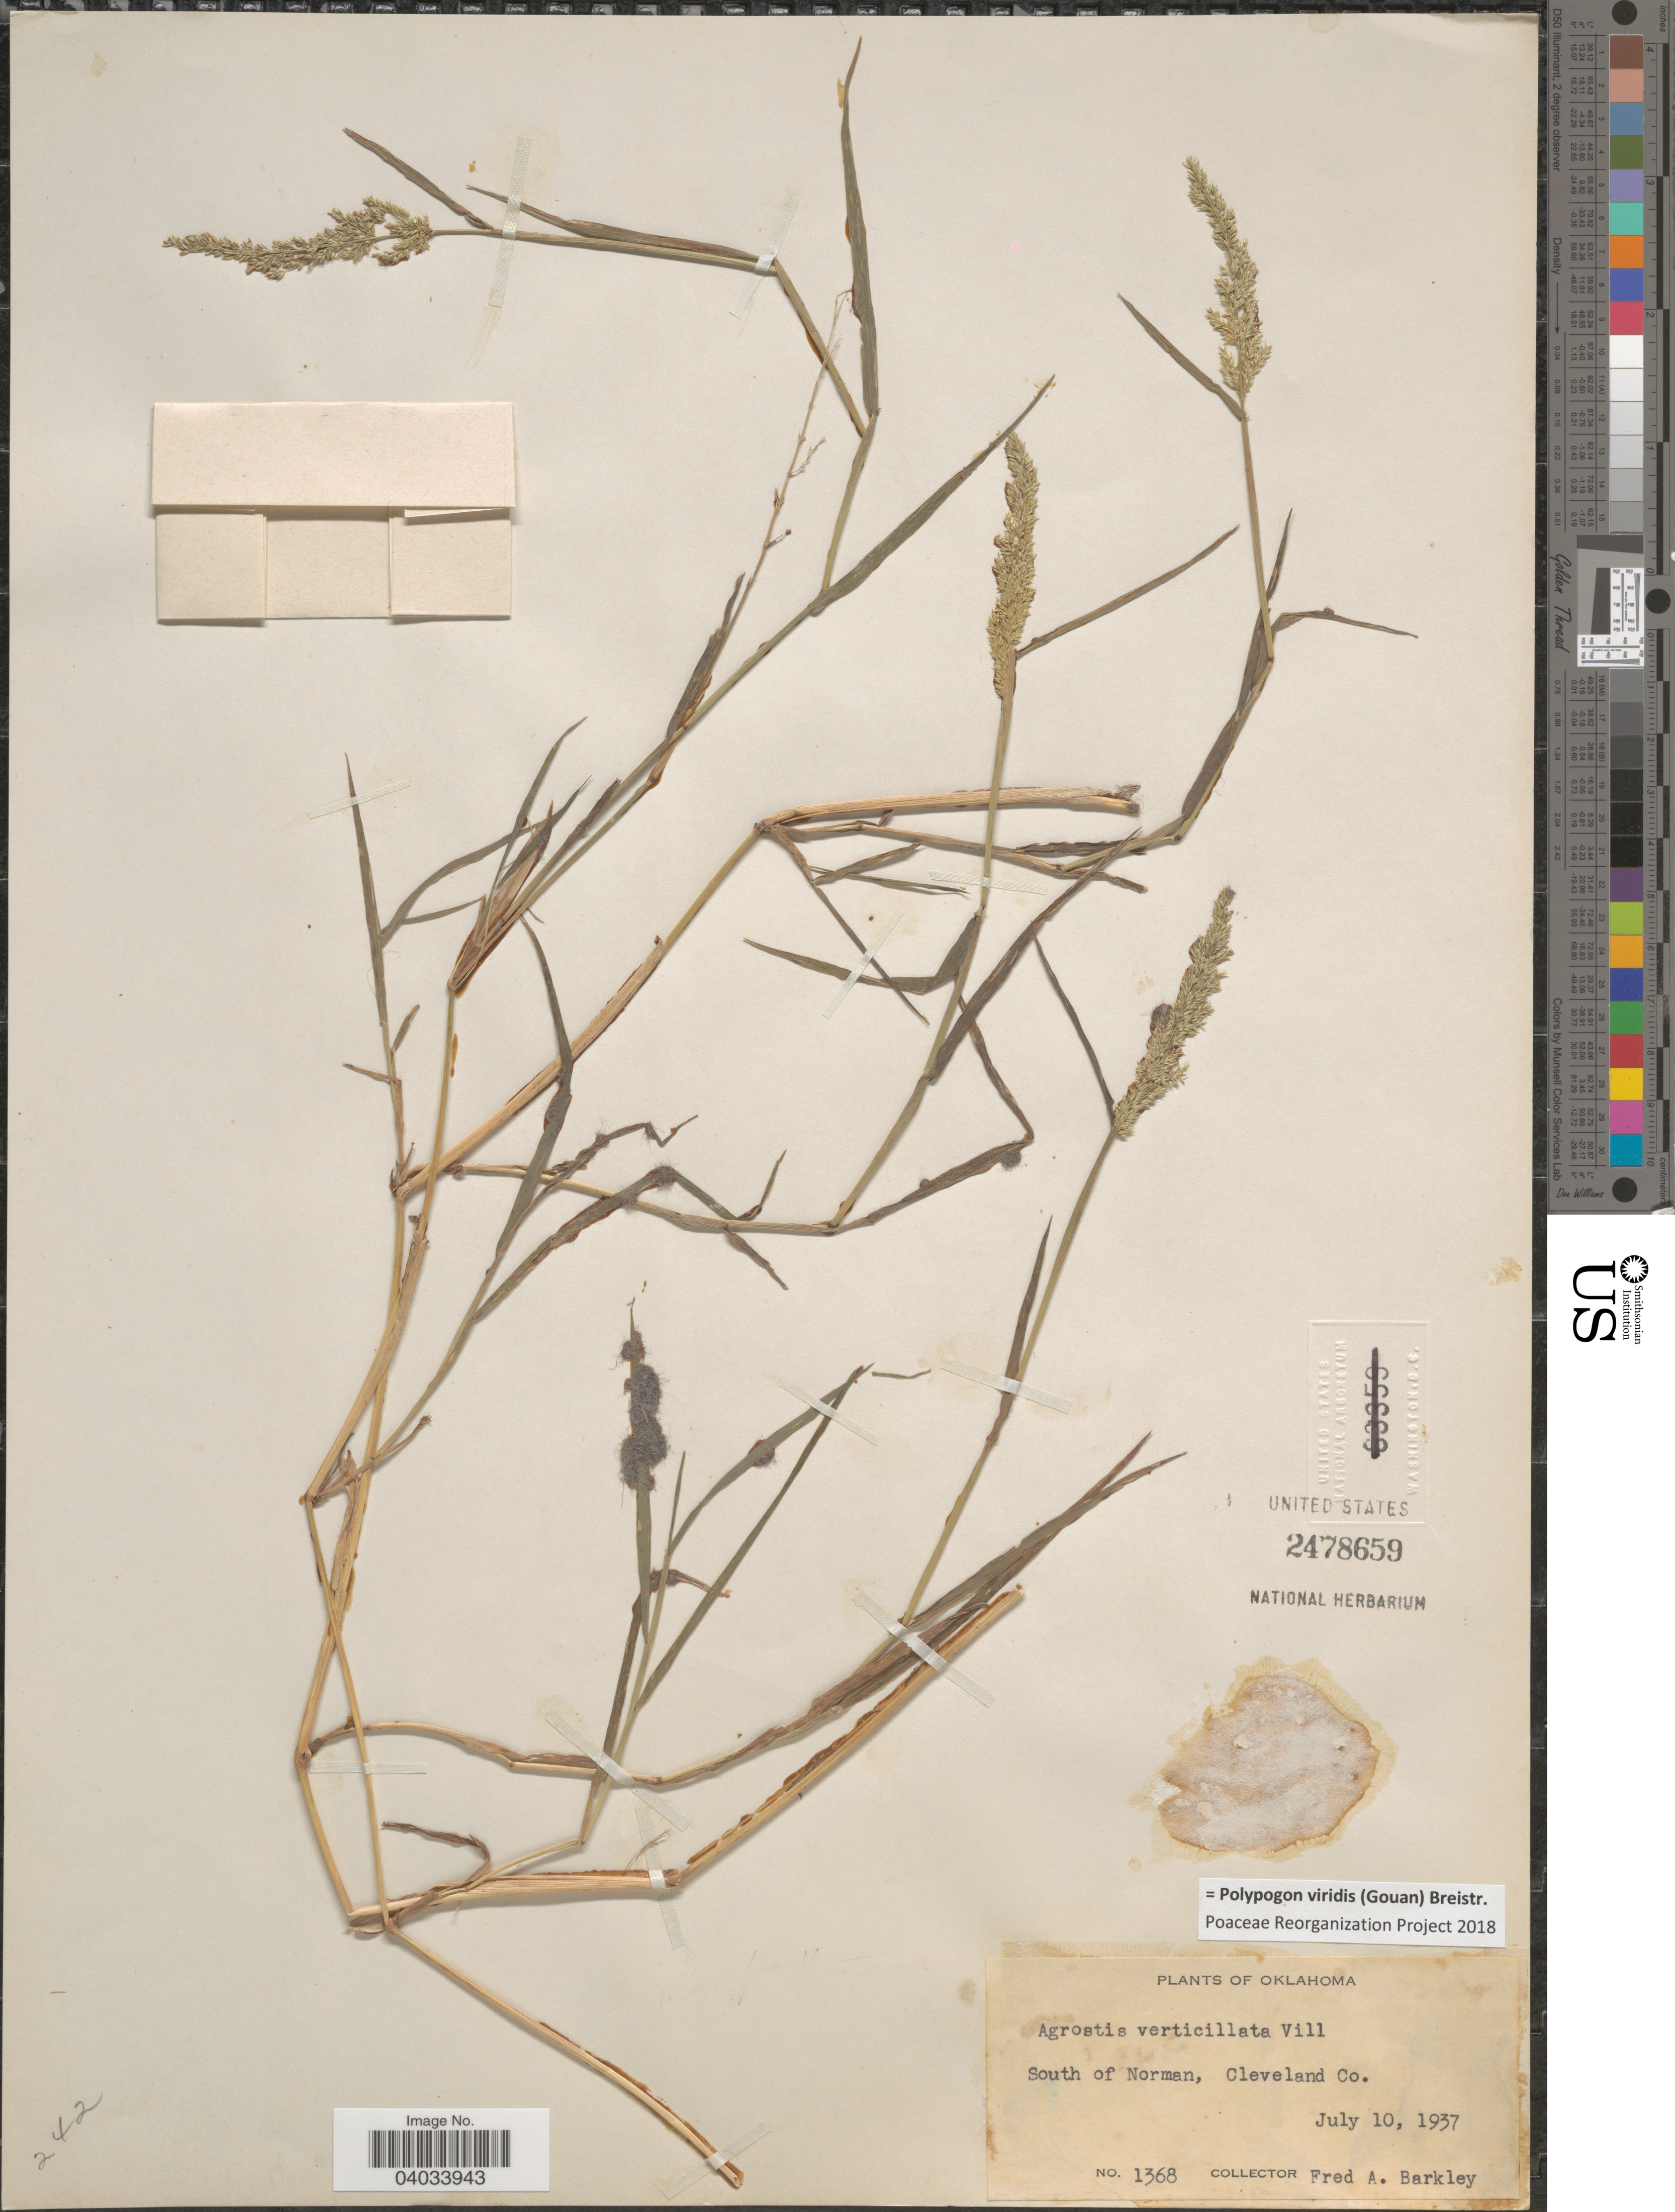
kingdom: Plantae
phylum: Tracheophyta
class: Liliopsida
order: Poales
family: Poaceae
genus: Polypogon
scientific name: Polypogon viridis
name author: (Gouan) Breistroffer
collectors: F. A. Barkley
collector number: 1368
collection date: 1937-07-10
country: United States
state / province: Oklahoma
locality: South of Norman, Cleveland Co.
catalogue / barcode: US 2478659